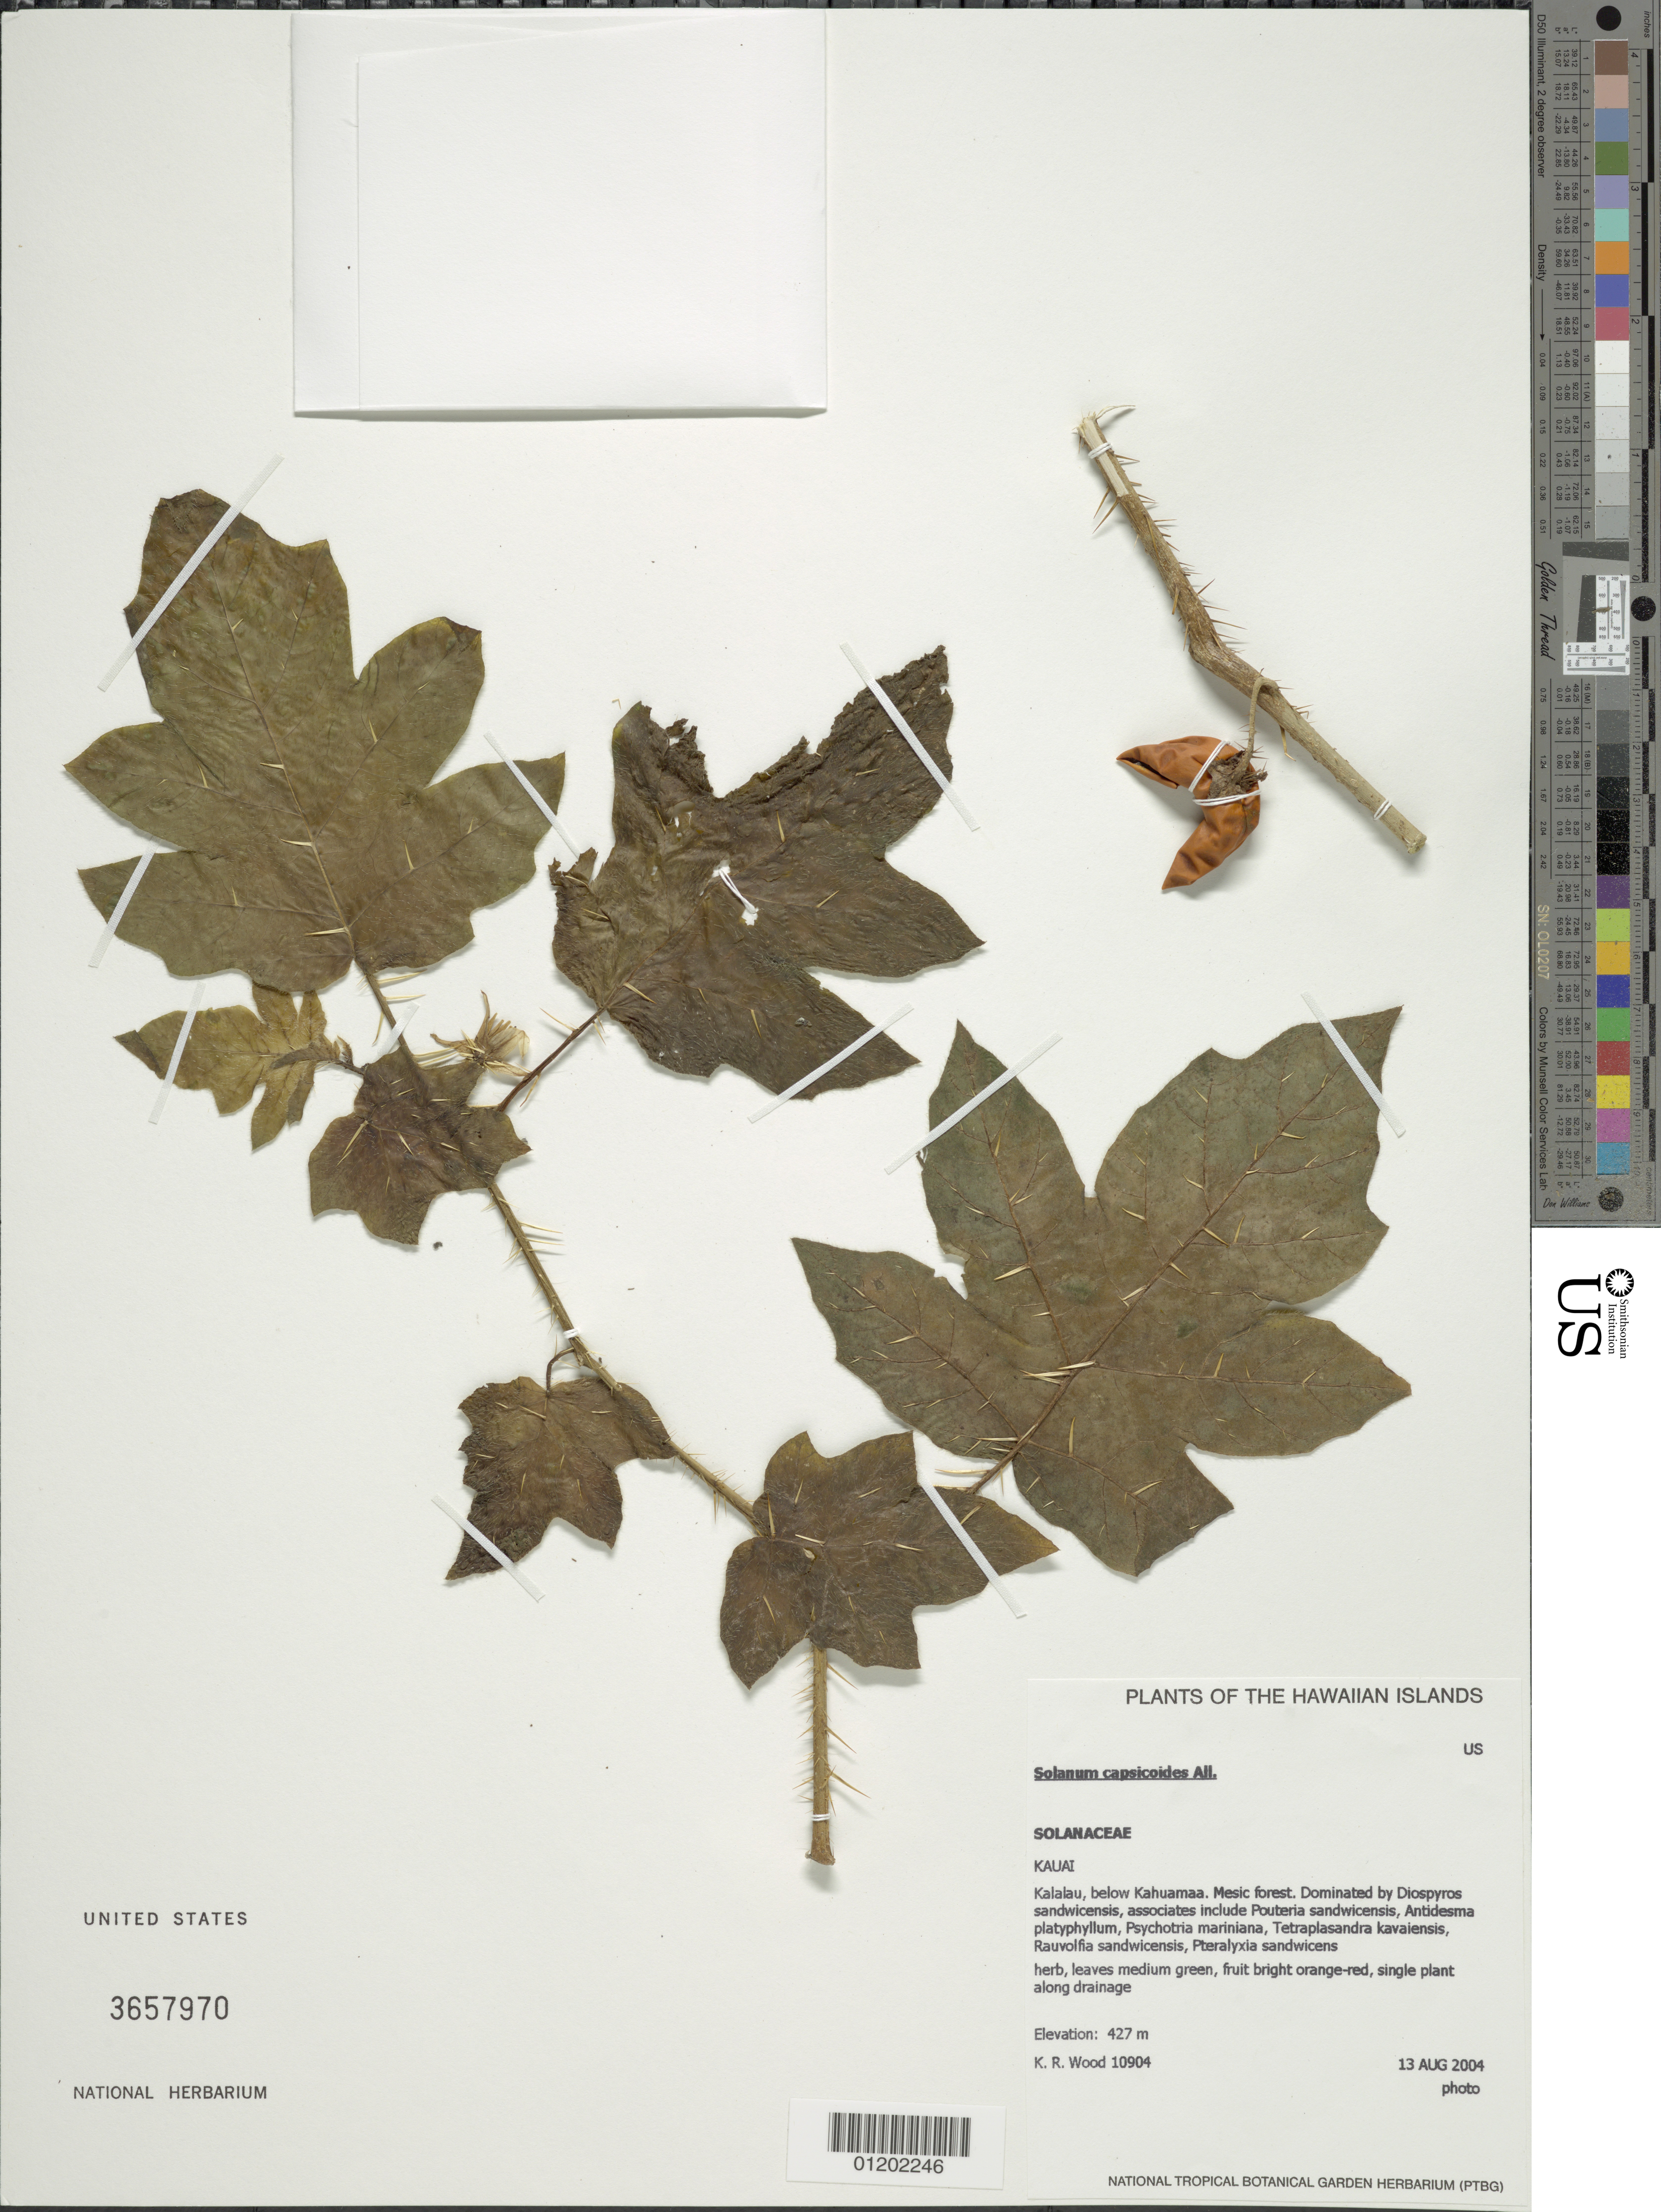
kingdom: Plantae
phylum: Tracheophyta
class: Magnoliopsida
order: Solanales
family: Solanaceae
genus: Solanum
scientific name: Solanum capsicoides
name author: All.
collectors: K. R. Wood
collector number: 10904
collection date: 2004-08-13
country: United States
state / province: Hawaii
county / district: Kaui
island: Kaua'i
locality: Kalalau, below Kahuamaa.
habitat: Mesic forest.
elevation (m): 130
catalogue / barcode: US 3657970